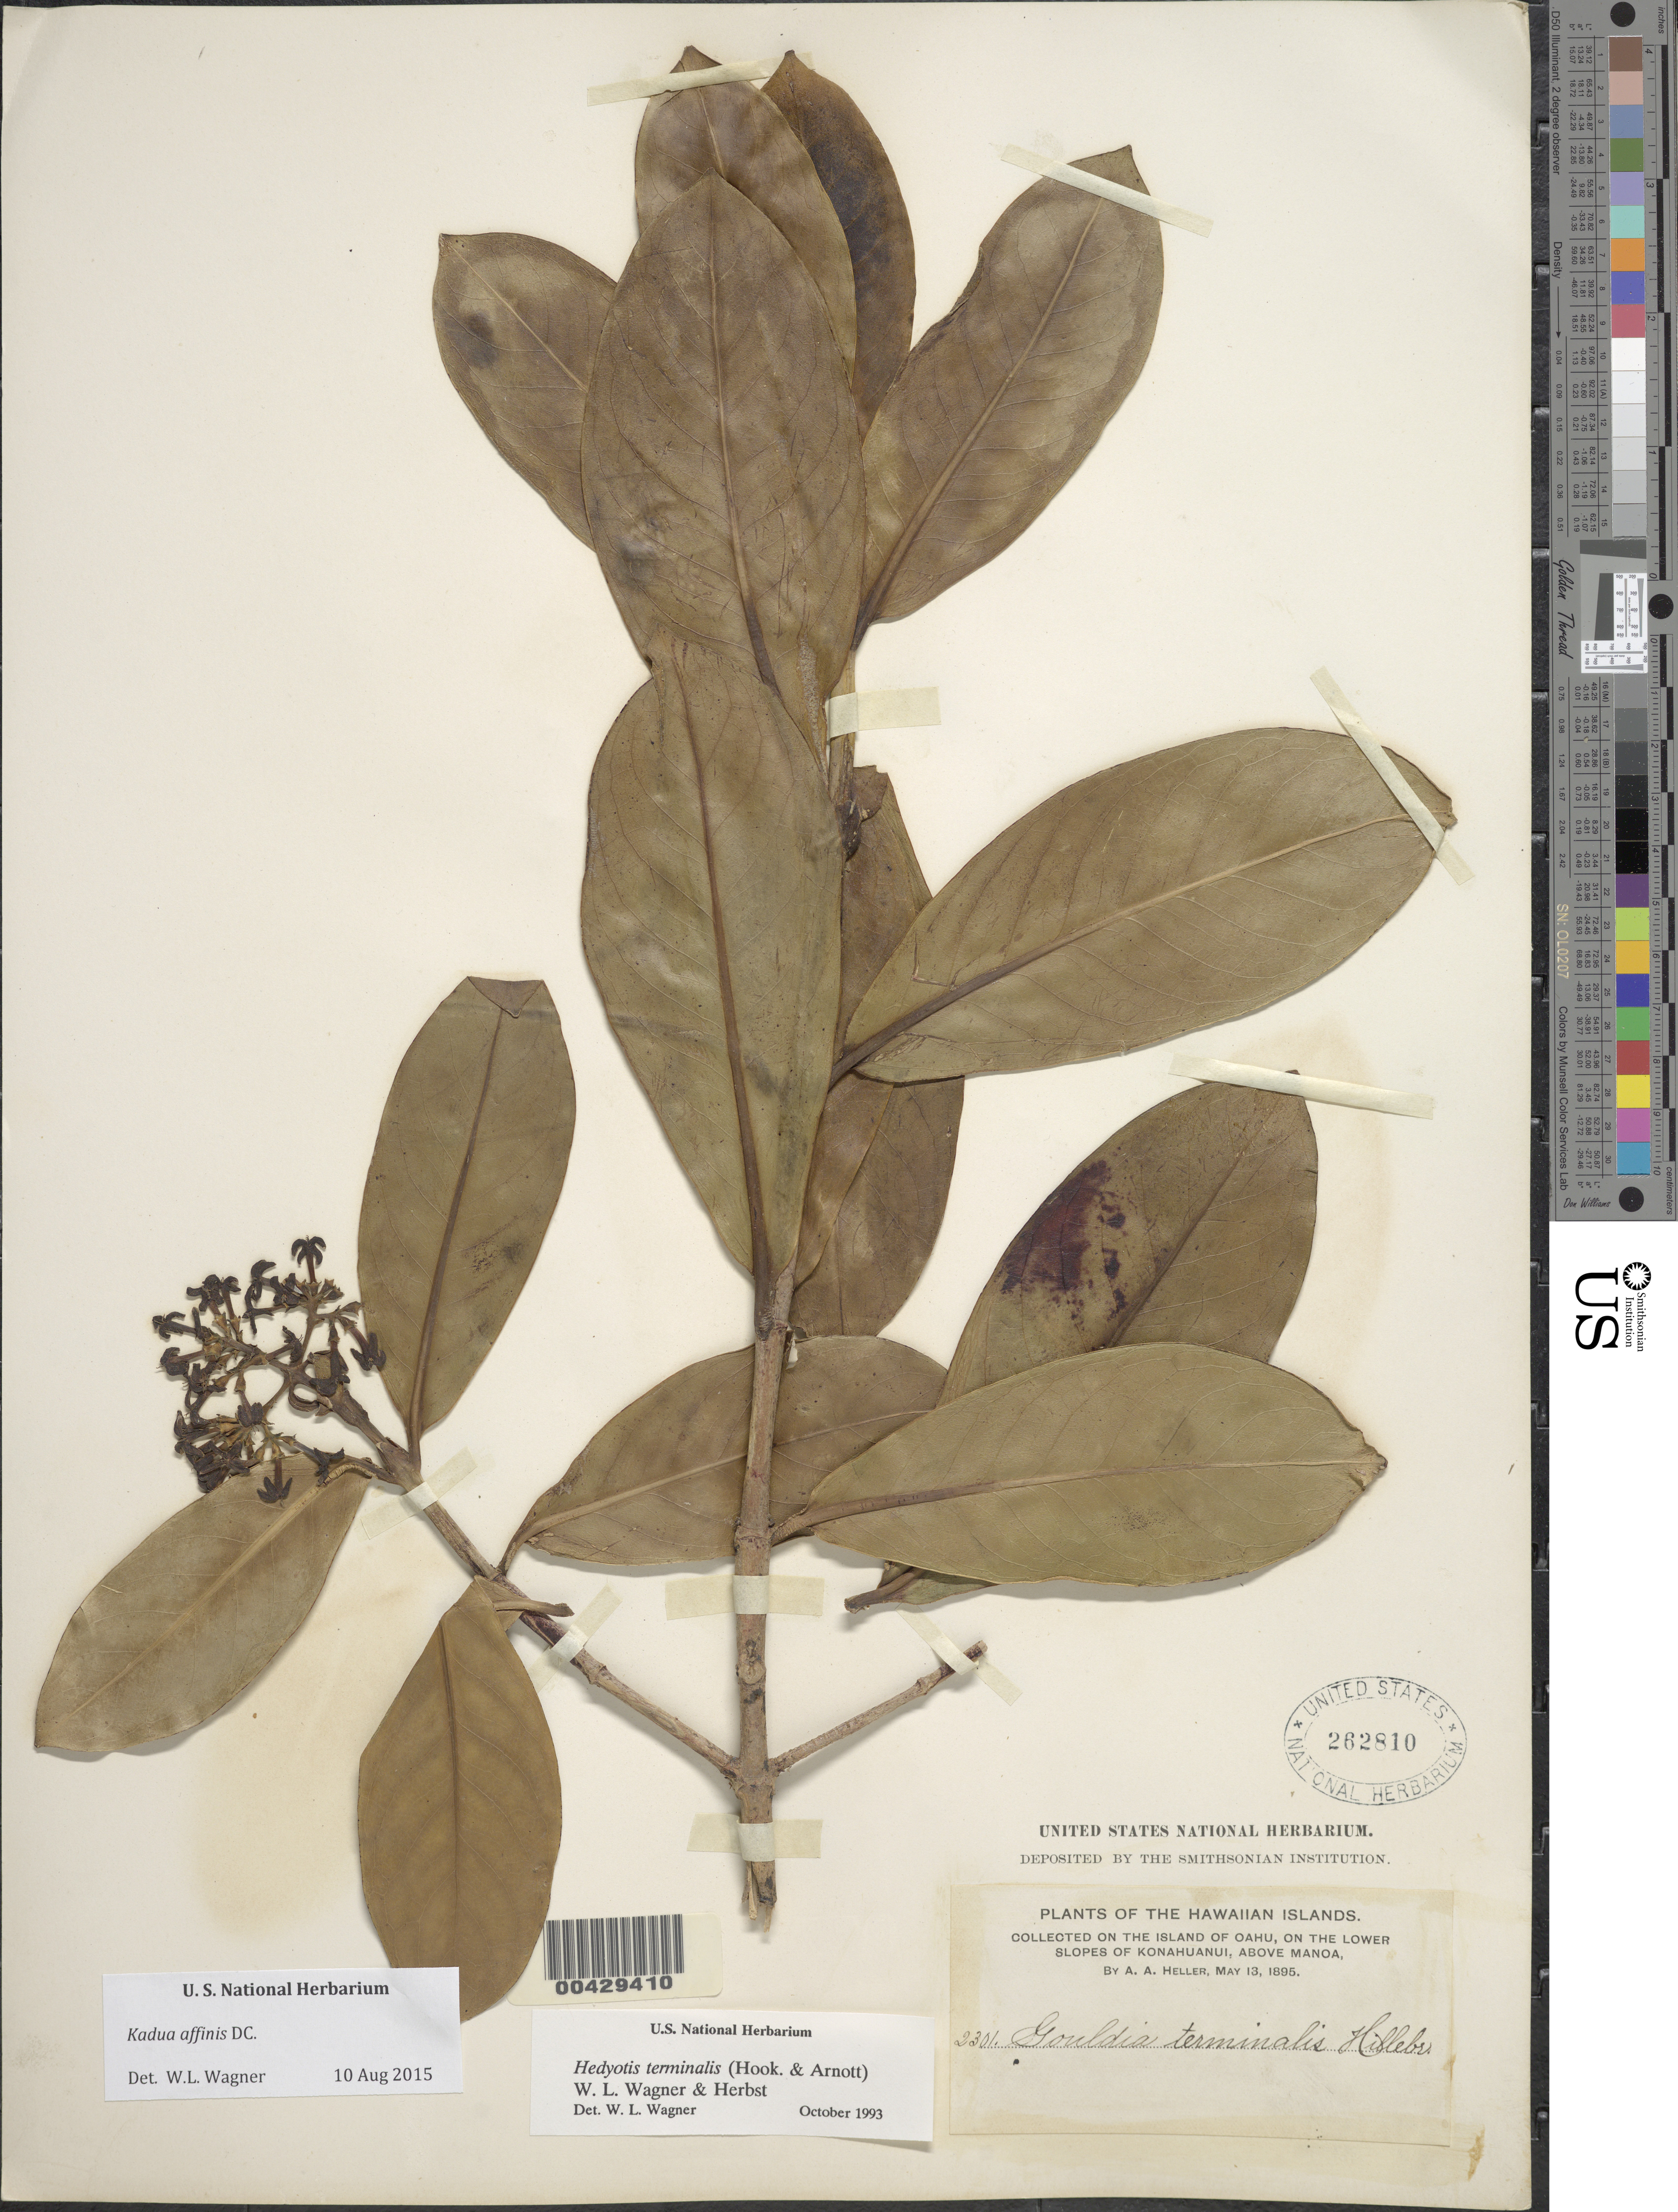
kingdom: Plantae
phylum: Tracheophyta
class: Magnoliopsida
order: Gentianales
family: Rubiaceae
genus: Kadua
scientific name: Kadua affinis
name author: DC.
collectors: A. A. Heller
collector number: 2301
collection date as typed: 13 May 1895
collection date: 1895-05-13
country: United States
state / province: Hawaii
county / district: Honolulu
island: Oahu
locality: on the lower slopes of Konahuanui, above Manoa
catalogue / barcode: US 262810